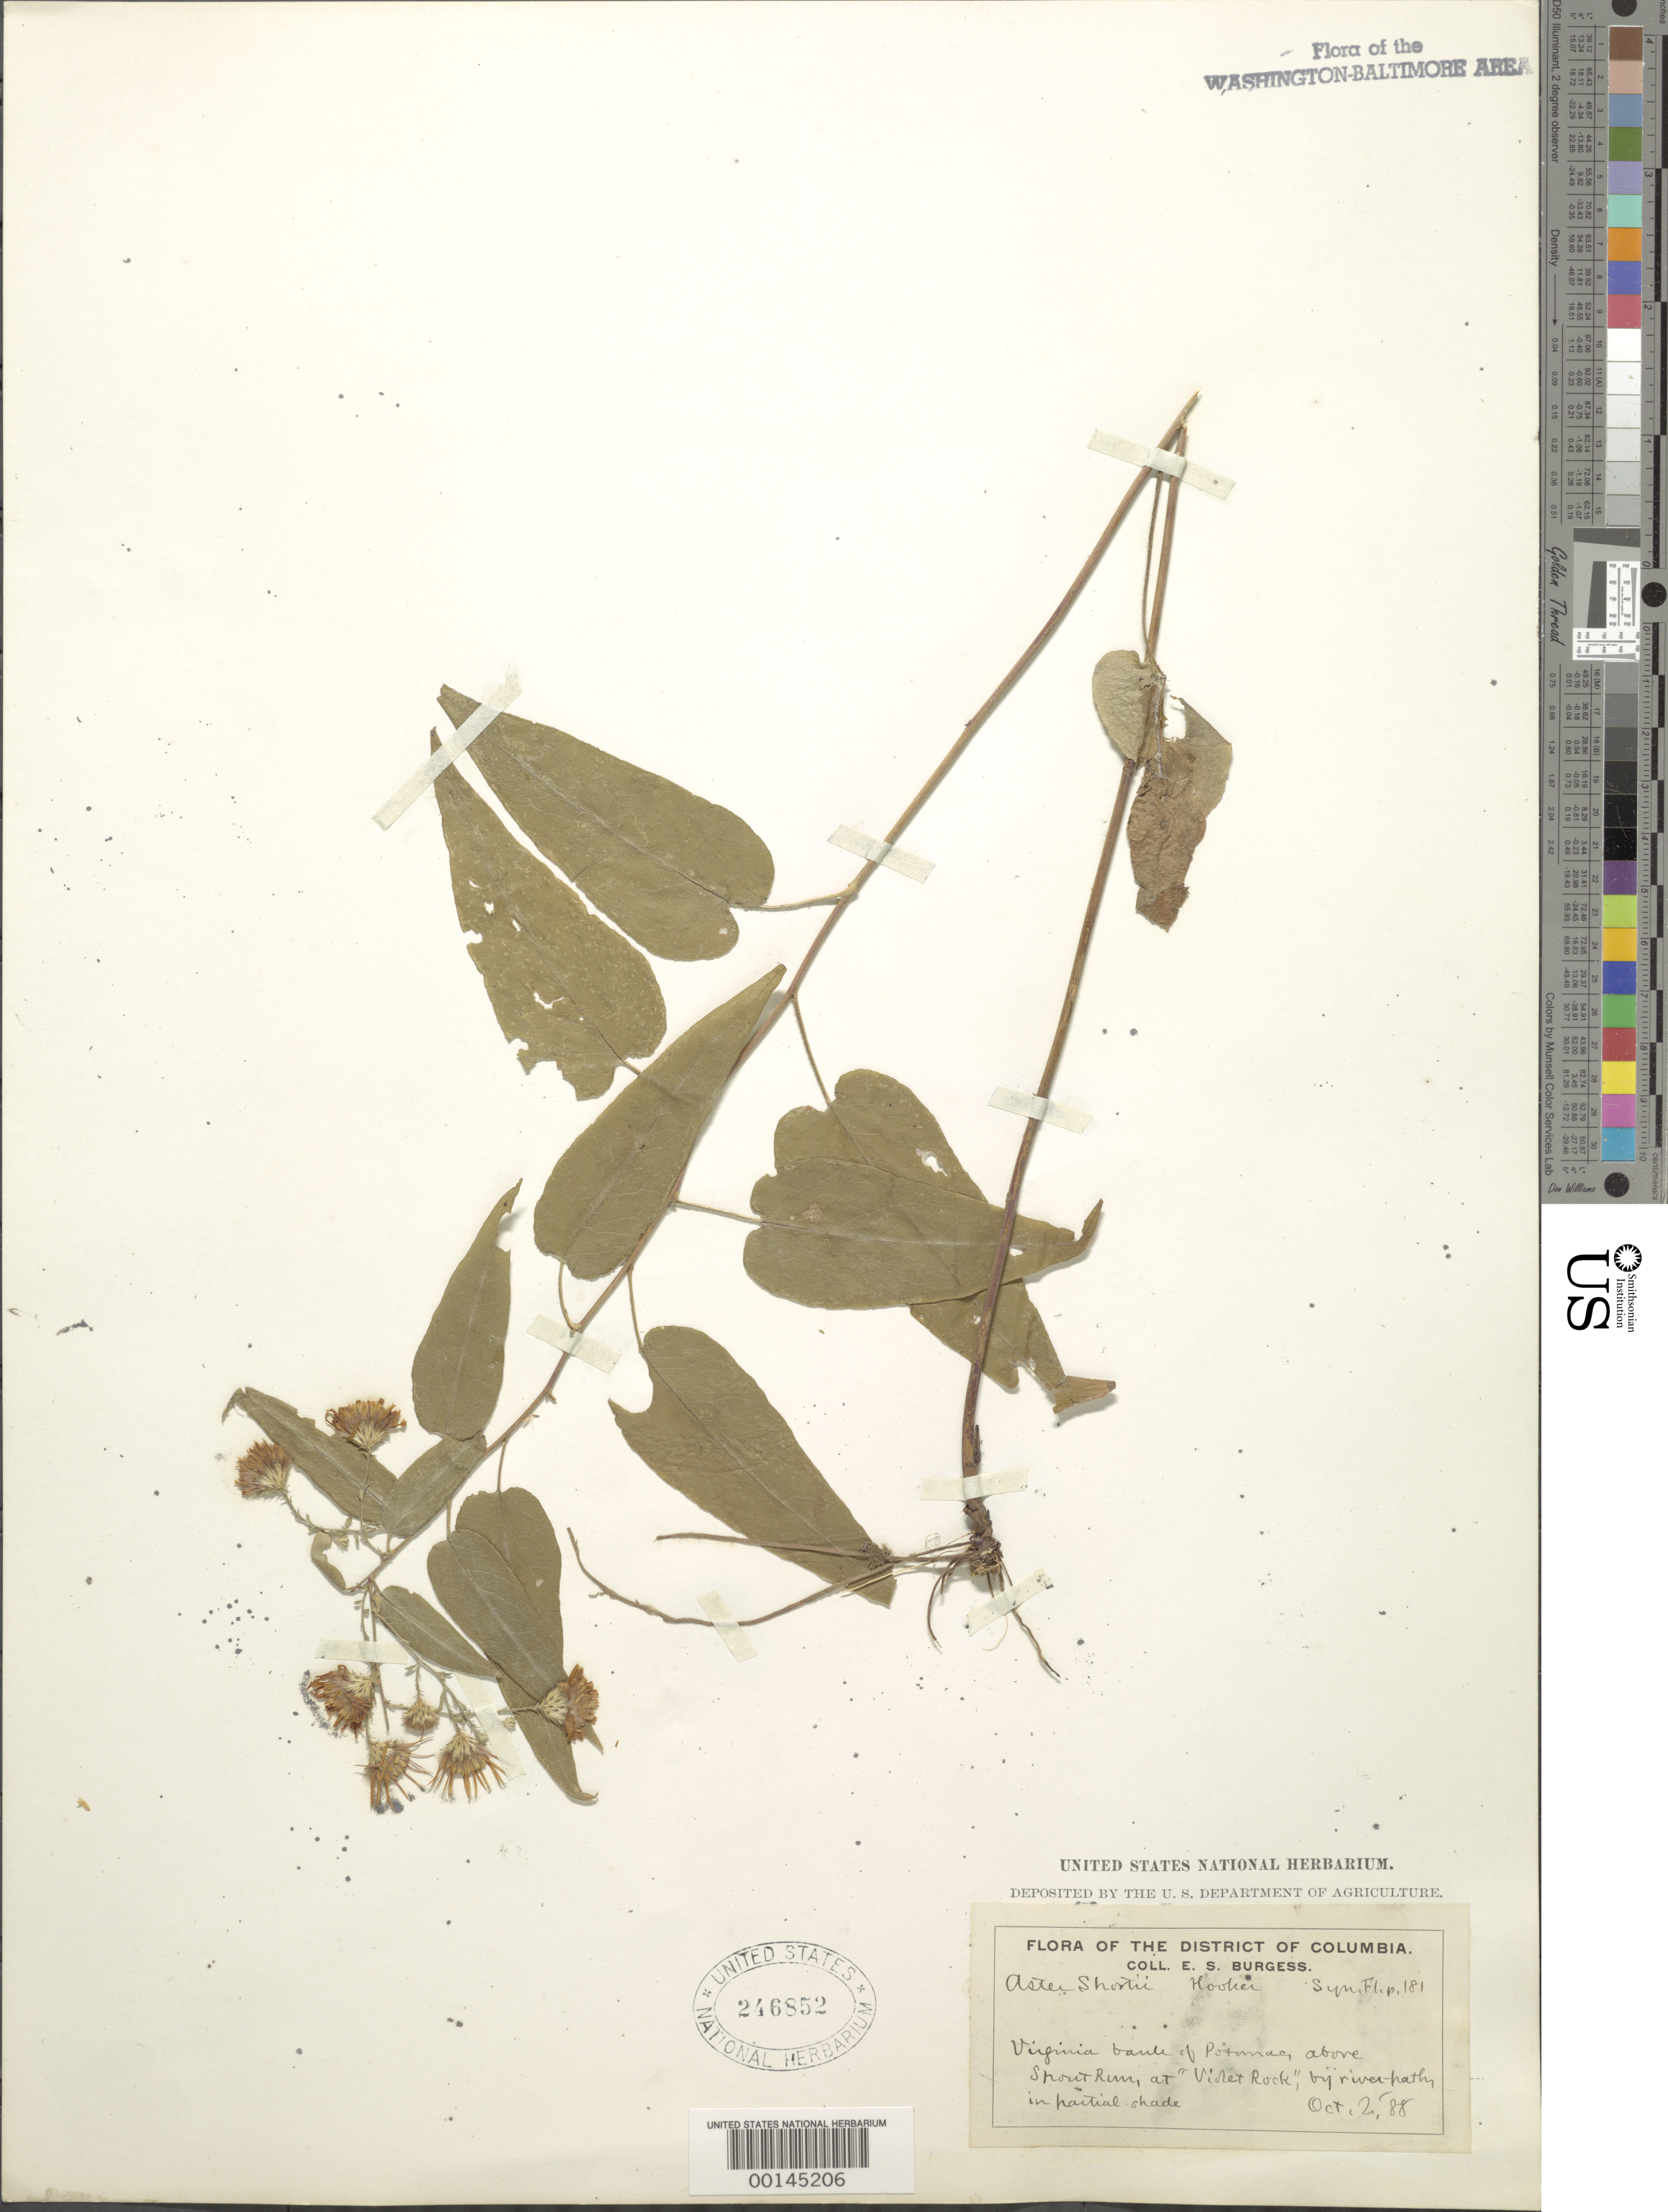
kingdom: Plantae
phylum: Tracheophyta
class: Magnoliopsida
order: Asterales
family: Asteraceae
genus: Symphyotrichum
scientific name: Symphyotrichum shortii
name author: (Lindl.) G.L. Nesom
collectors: E. Burgess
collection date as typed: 02 Oct 1888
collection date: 1888-10-02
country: United States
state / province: Virginia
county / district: Fairfax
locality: Violet Rock Spout Run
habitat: Shaded path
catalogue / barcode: US 246852